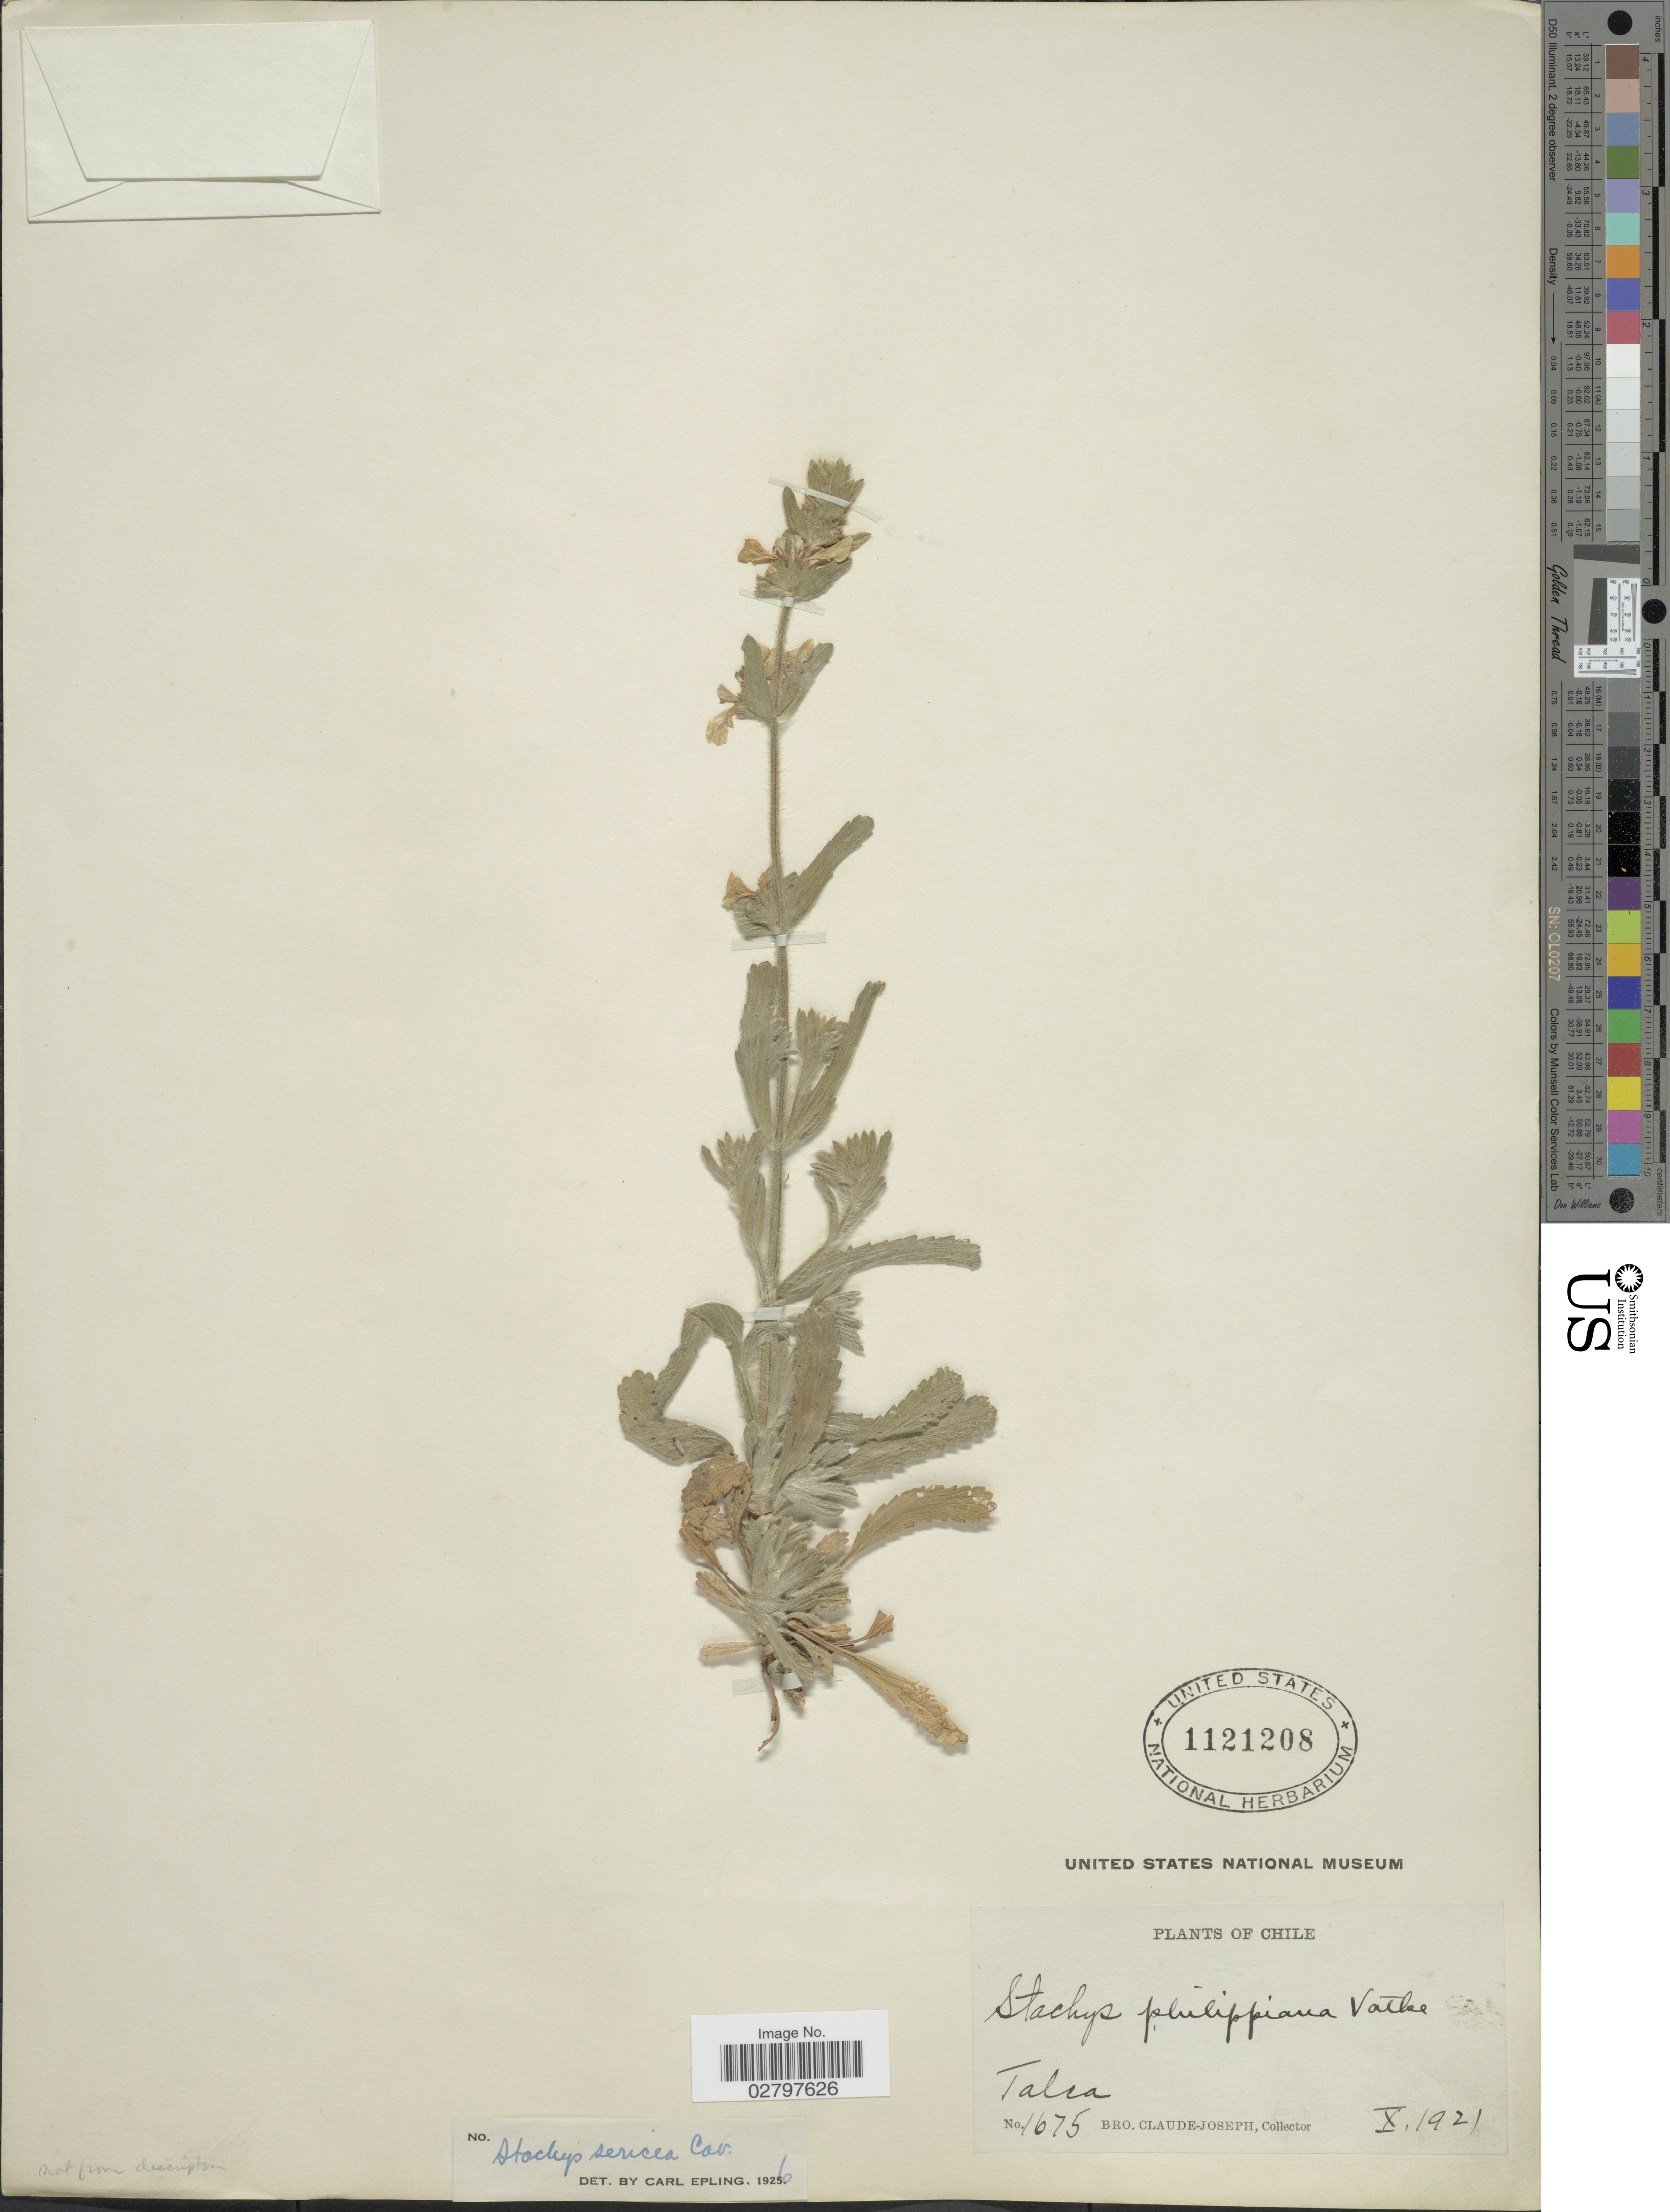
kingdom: Plantae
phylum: Tracheophyta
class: Magnoliopsida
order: Lamiales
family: Lamiaceae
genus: Stachys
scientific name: Stachys sericea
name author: Cav.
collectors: Bro. Claude-Joseph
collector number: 1675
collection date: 1921-10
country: Chile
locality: Talca.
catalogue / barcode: US 1121208